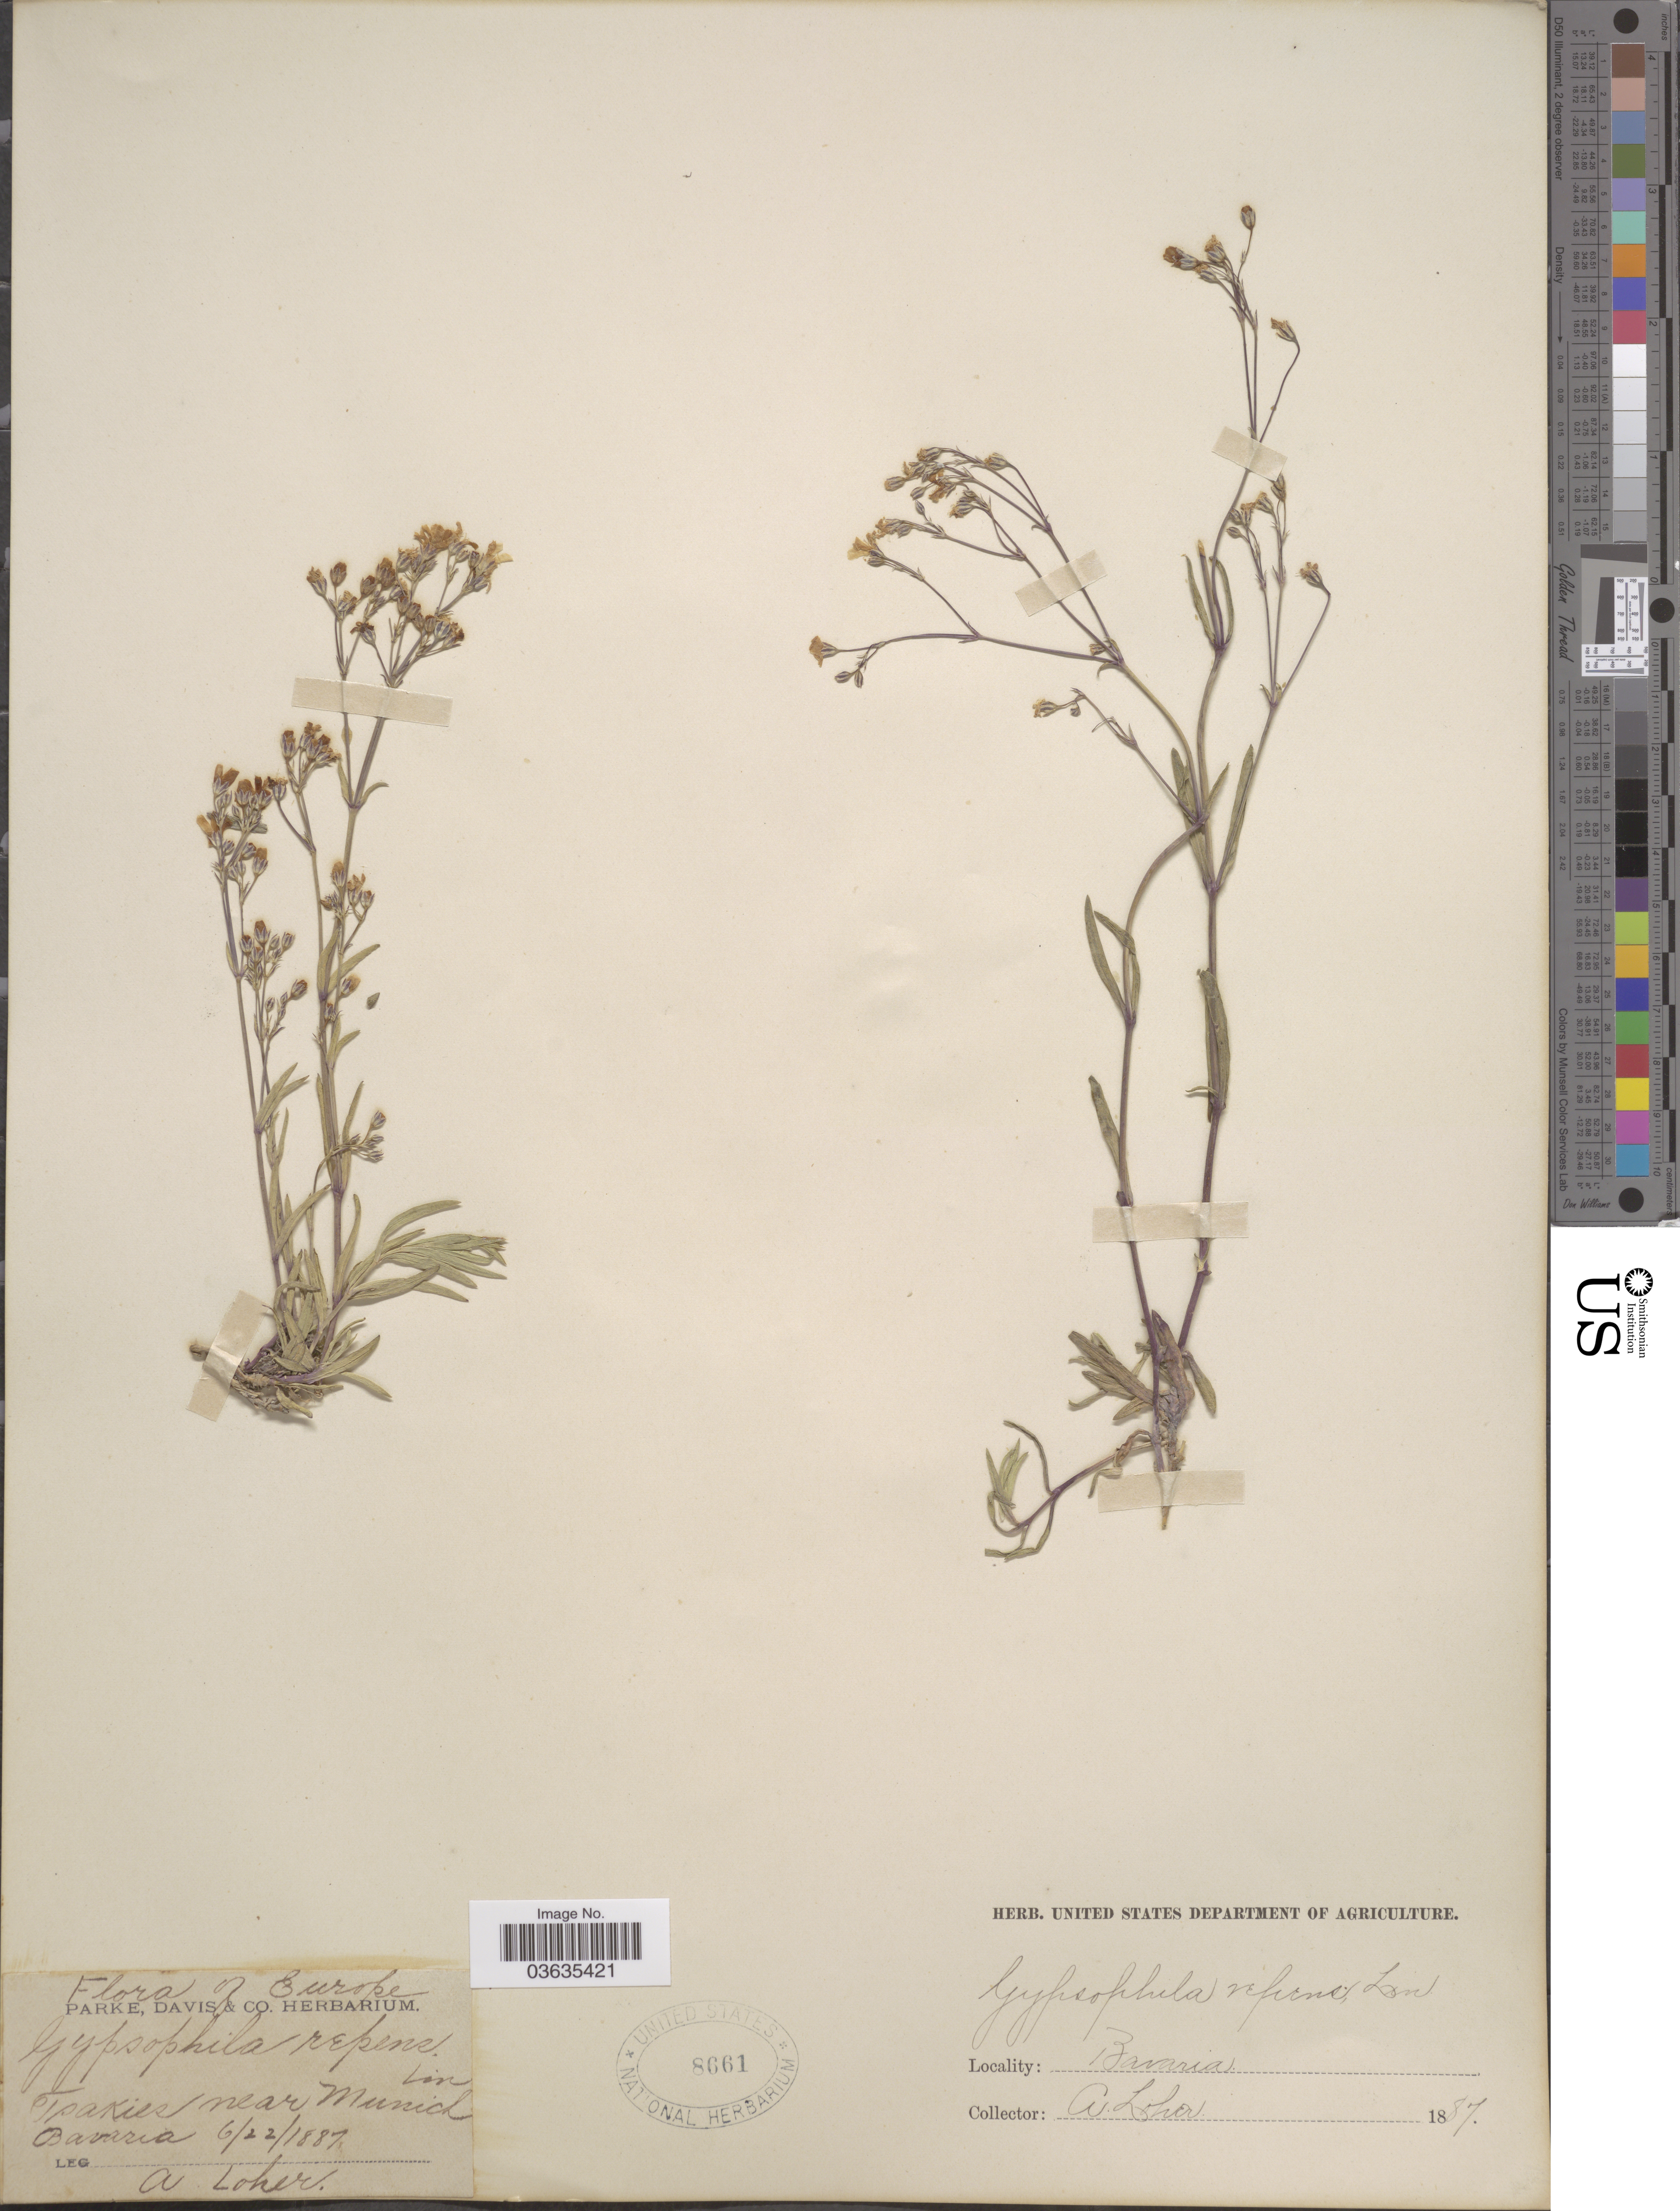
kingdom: Plantae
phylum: Tracheophyta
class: Magnoliopsida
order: Caryophyllales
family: Caryophyllaceae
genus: Gypsophila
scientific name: Gypsophila repens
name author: L.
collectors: A. Loher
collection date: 1887-06-22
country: Germany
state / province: Bayern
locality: Isakies (Correct spelling: Isarkies) near Munich. Bavaria.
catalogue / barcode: US 8661